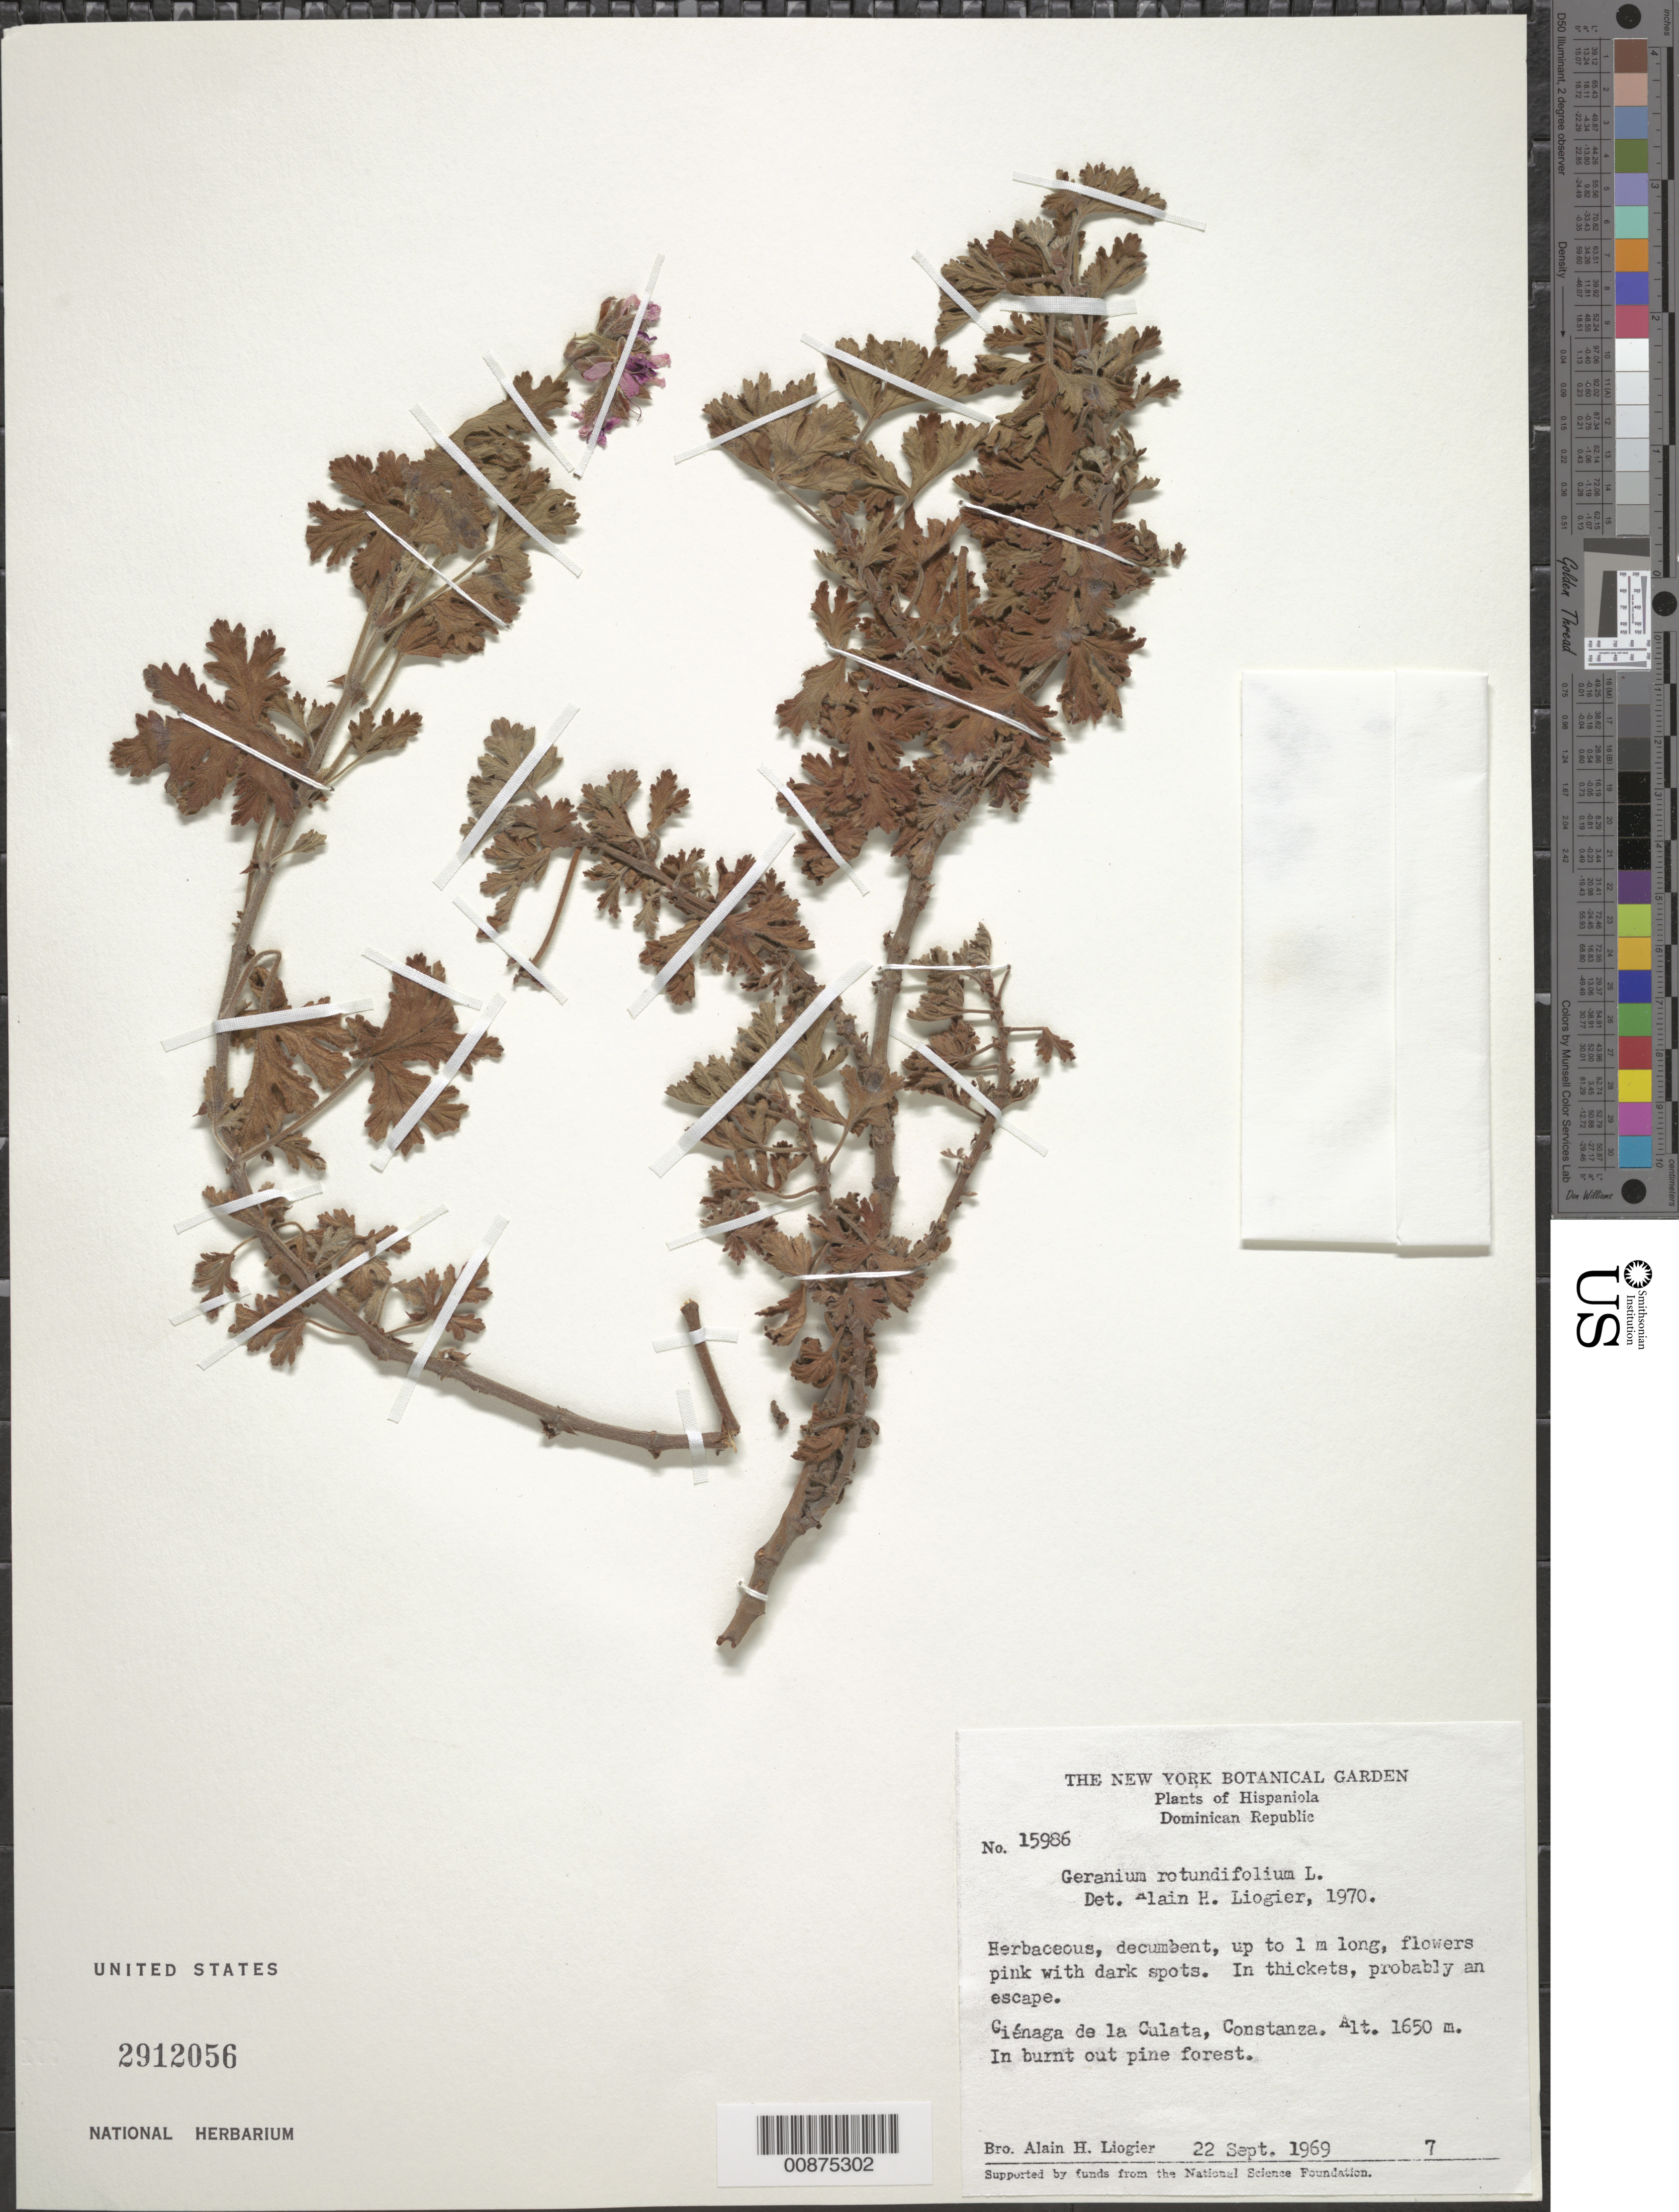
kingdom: Plantae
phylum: Tracheophyta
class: Magnoliopsida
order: Geraniales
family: Geraniaceae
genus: Geranium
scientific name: Geranium rotundifolium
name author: L.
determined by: Liogier, Alain H.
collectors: A. H. Liogier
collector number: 15986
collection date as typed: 22 Sep 1969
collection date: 1969-09-22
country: Dominican Republic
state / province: La Vega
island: Hispaniola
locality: Ciénaga de la Culata, Constanza.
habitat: In thickets; in burnt out pine forest.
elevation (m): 1650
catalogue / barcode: US 2912056